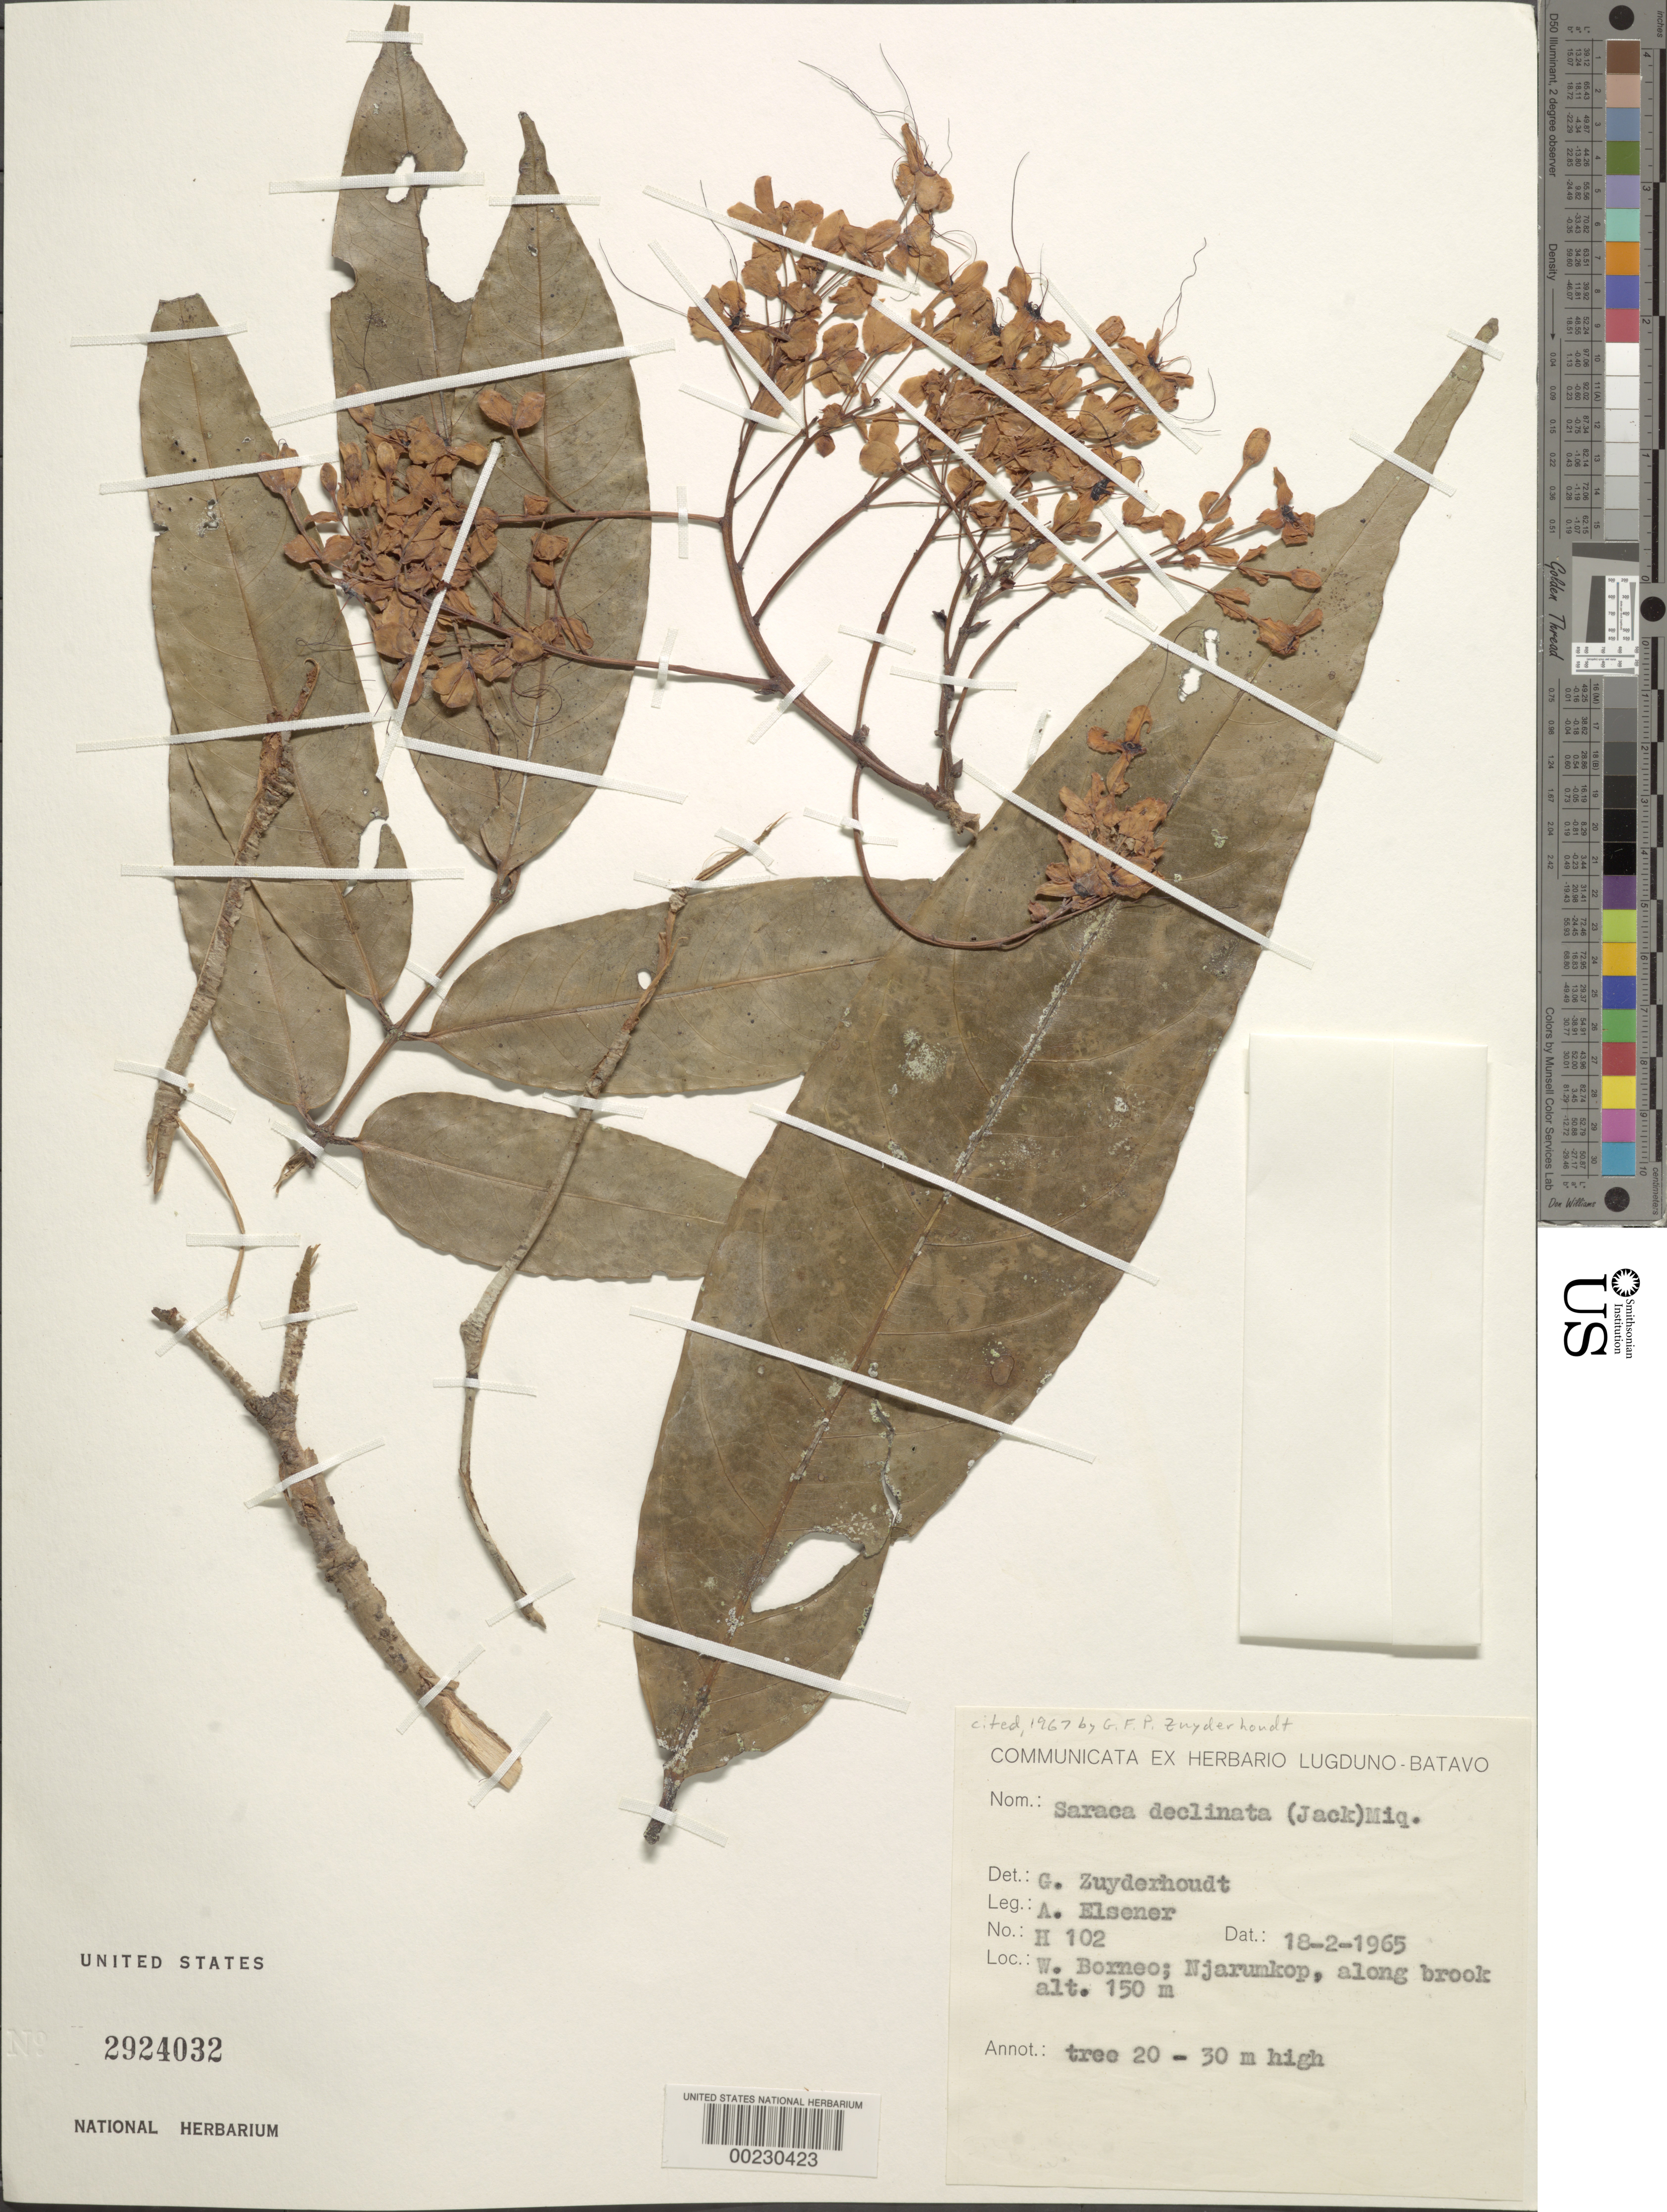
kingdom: Plantae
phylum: Tracheophyta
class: Magnoliopsida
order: Fabales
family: Fabaceae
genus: Saraca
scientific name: Saraca declinata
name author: (J.G. Jack) Miq.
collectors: A. Elsener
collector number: H 102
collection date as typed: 18 Feb 1965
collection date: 1965-02-18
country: Indonesia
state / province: Kalimantan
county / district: Kalimantan Barat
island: Borneo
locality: Njarumkop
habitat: Along brook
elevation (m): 200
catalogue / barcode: US 2924032